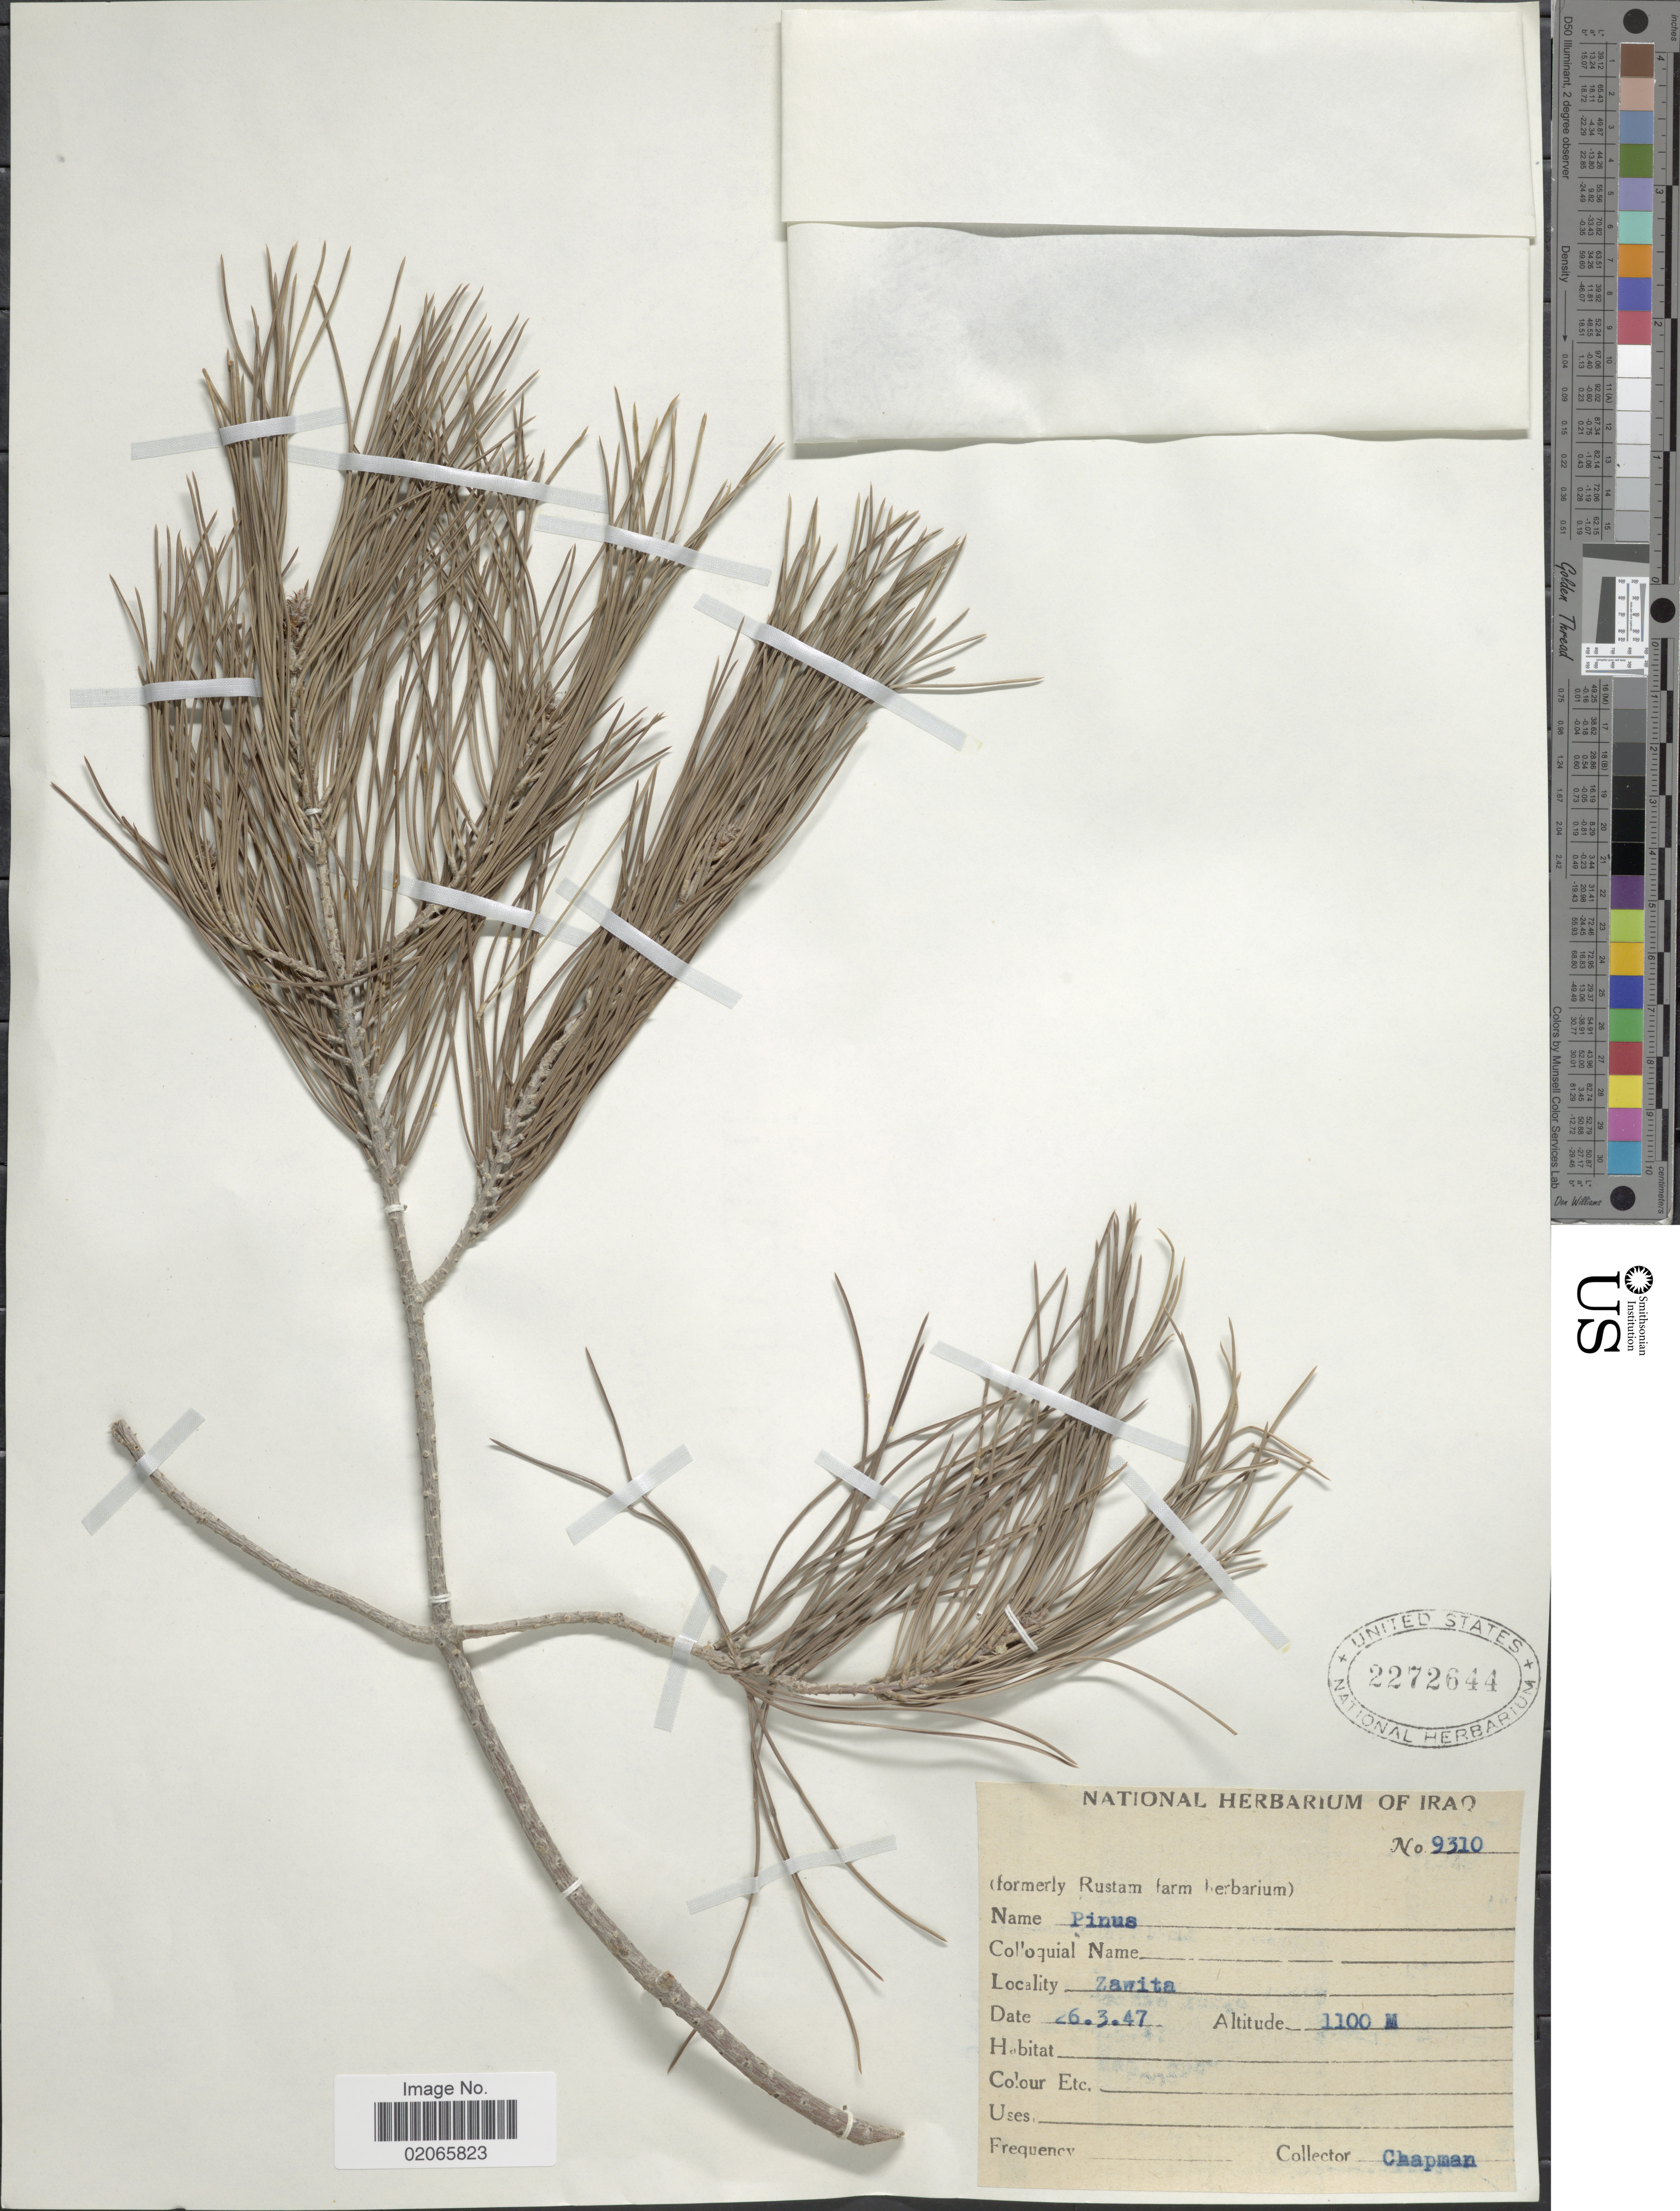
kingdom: Plantae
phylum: Tracheophyta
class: Pinopsida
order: Pinales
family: Pinaceae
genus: Pinus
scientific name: Pinus sp.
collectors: A. Chapman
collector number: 9310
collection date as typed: Transcribed d/m/y: 26/3/47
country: Iraq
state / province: Dahūk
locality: Zawita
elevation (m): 1100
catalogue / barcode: US 2272644